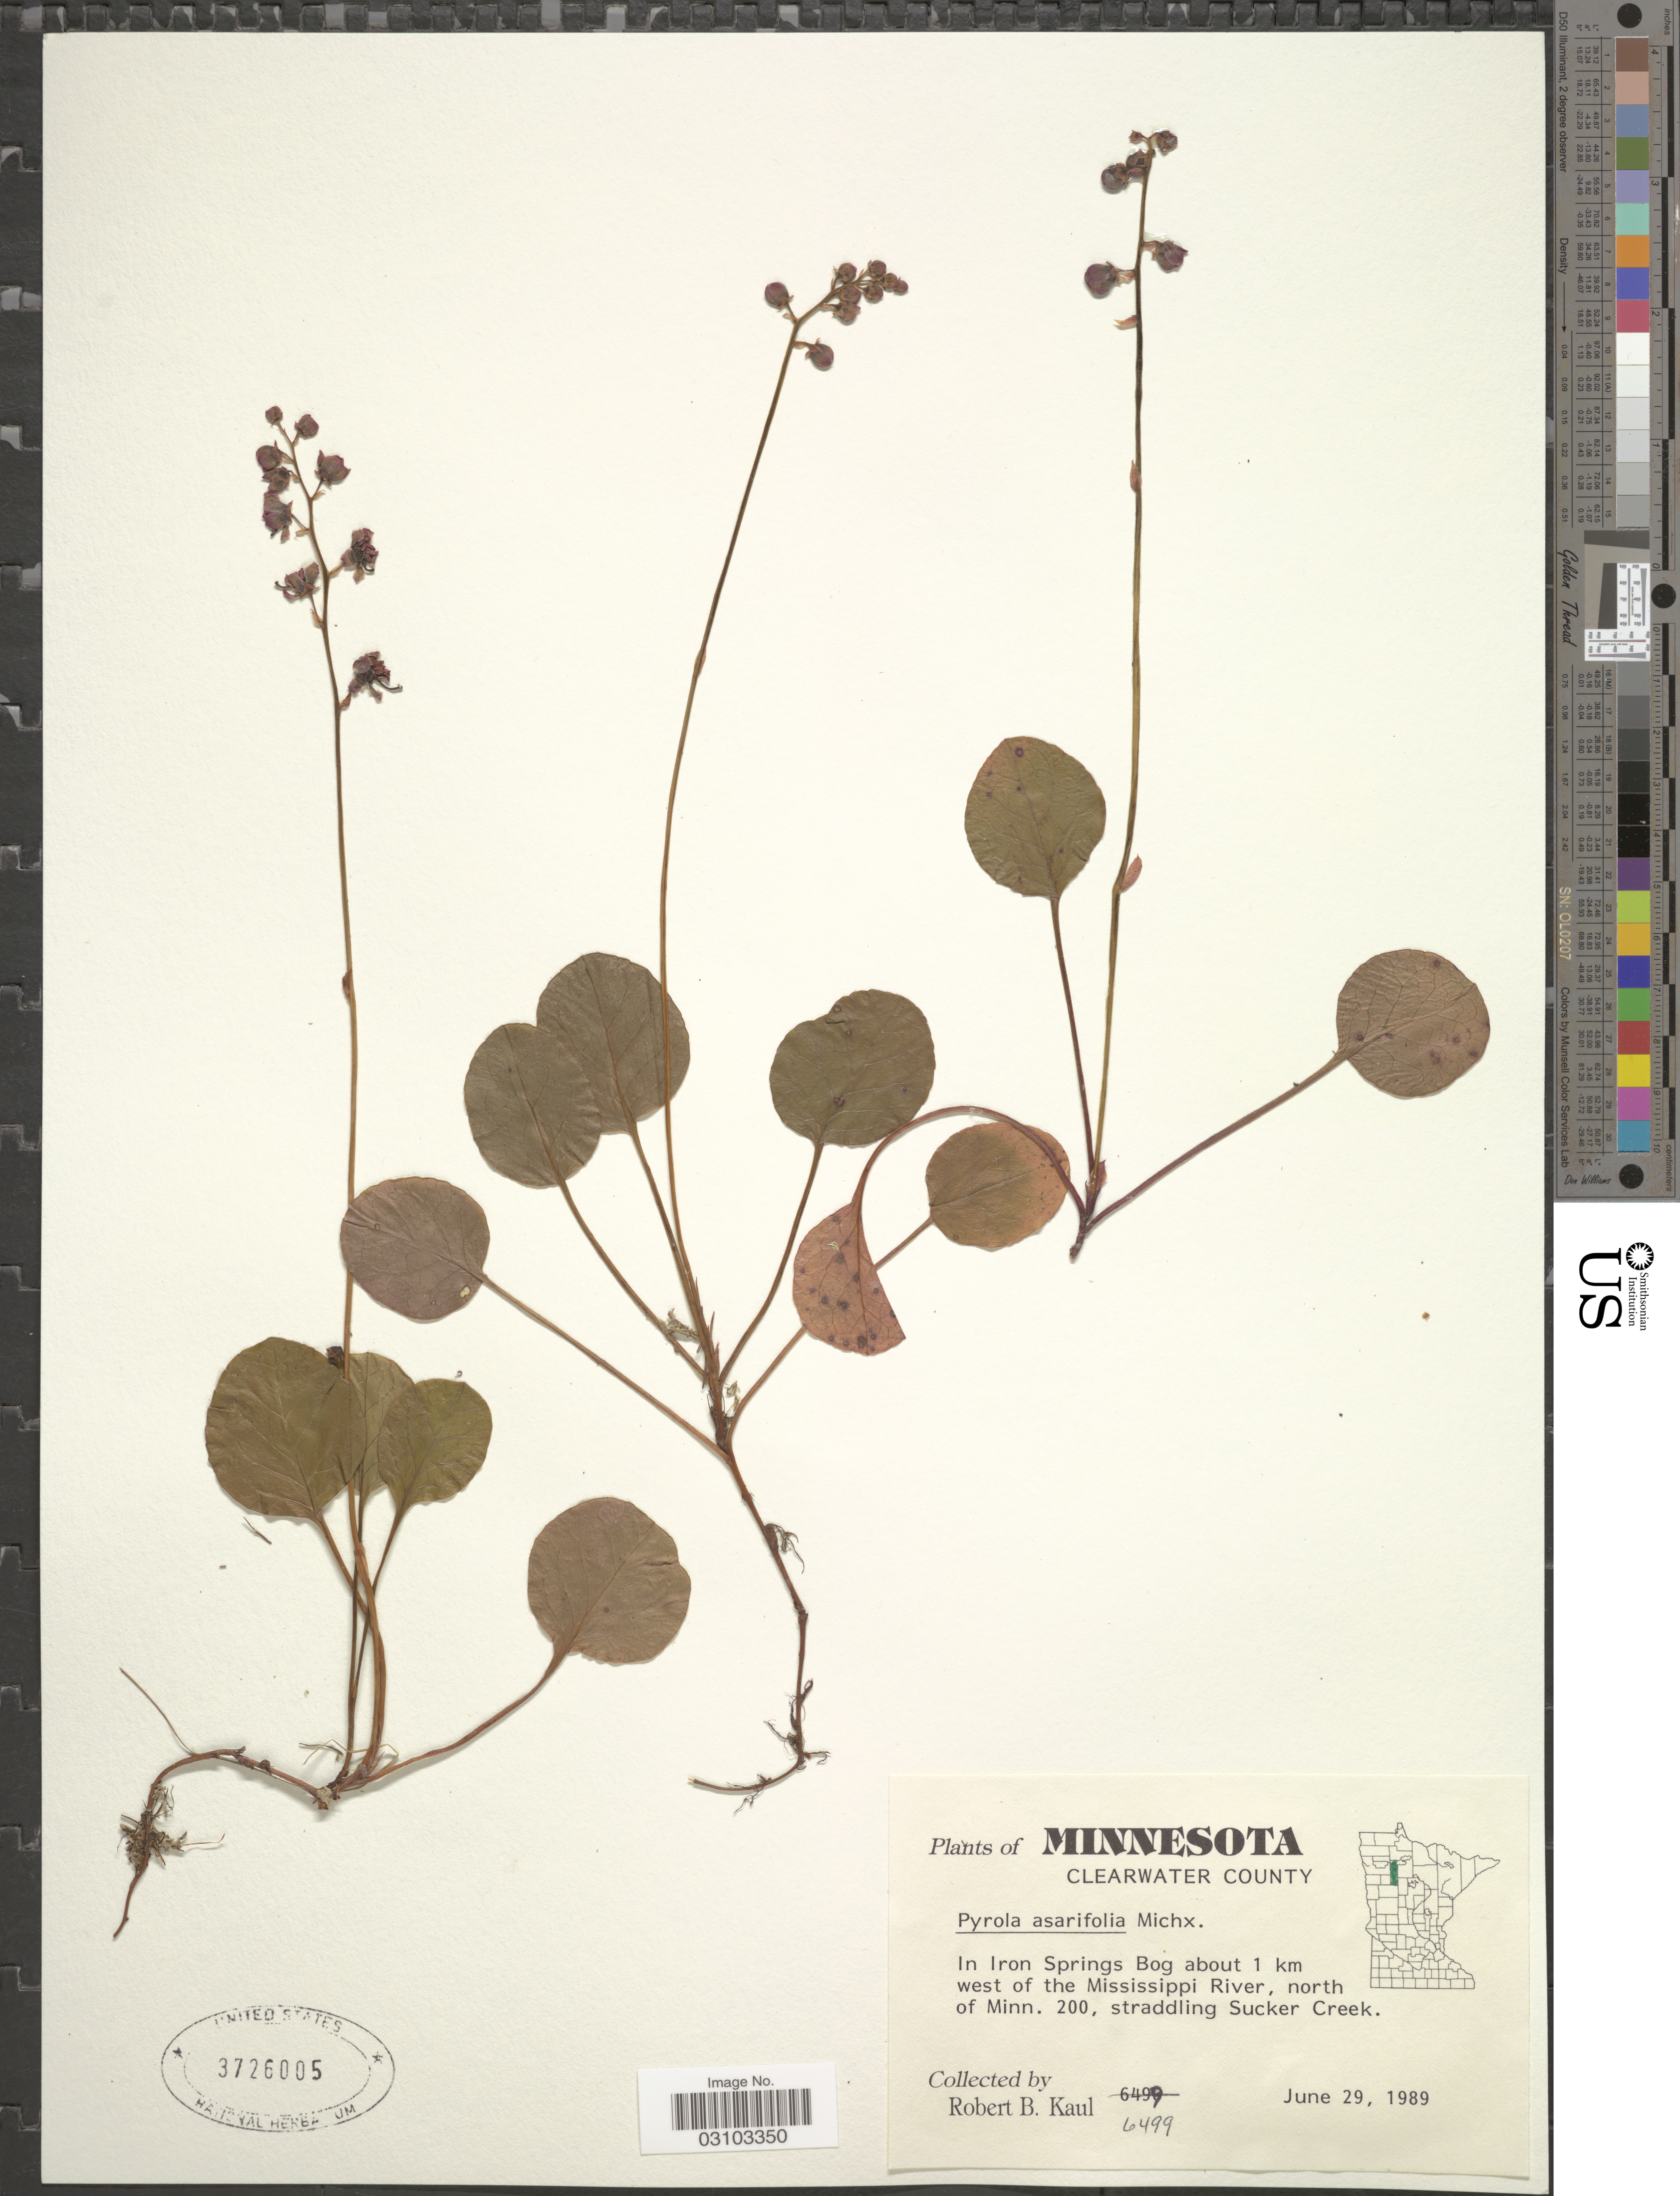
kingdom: Plantae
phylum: Tracheophyta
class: Magnoliopsida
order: Ericales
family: Ericaceae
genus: Pyrola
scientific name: Pyrola asarifolia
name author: Michx.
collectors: R. Kaul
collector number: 6499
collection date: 1989-06-29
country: United States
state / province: Minnesota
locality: Clearwater County. In Iron Springs Bog about 1 km west of the Mississippi River, north of Minn. 200, straddling Sucker Creek.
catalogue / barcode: US 3726005